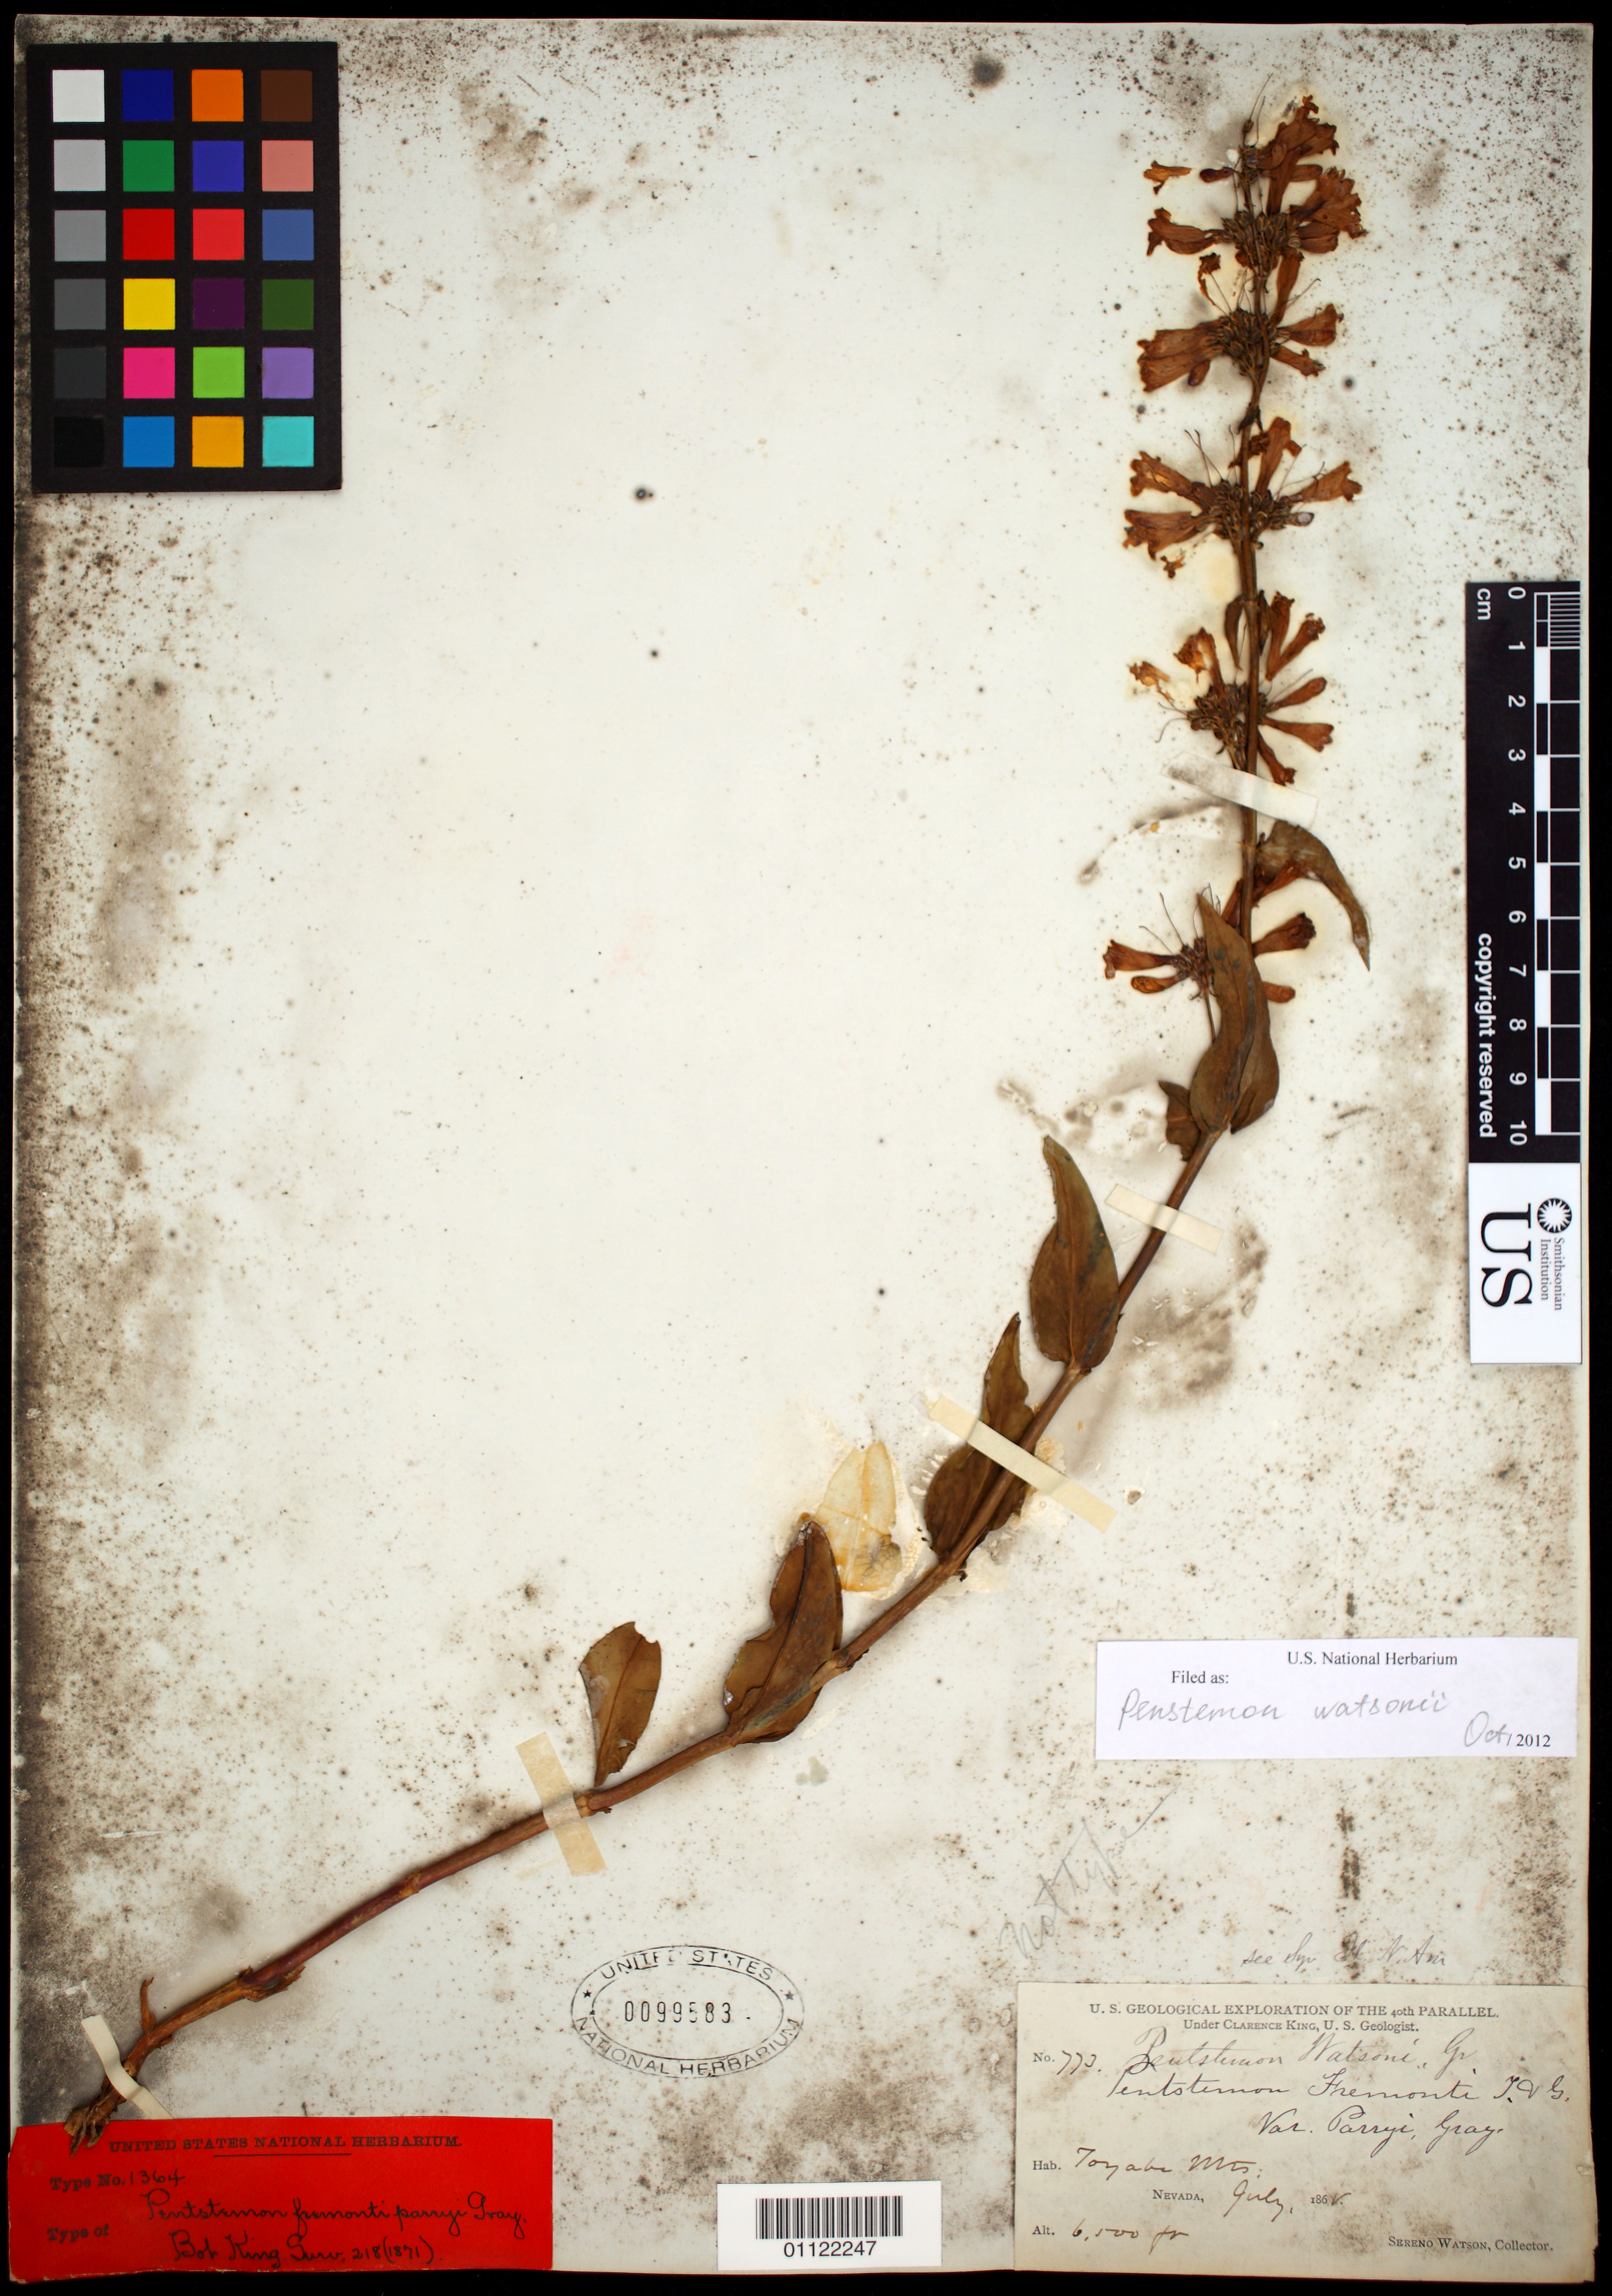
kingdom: Plantae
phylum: Tracheophyta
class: Magnoliopsida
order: Lamiales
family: Plantaginaceae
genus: Penstemon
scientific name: Penstemon watsonii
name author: A. Gray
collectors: S. Watson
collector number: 773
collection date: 1868-07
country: United States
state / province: Nevada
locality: Toiyabe Mountains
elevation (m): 1981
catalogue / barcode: US 99583